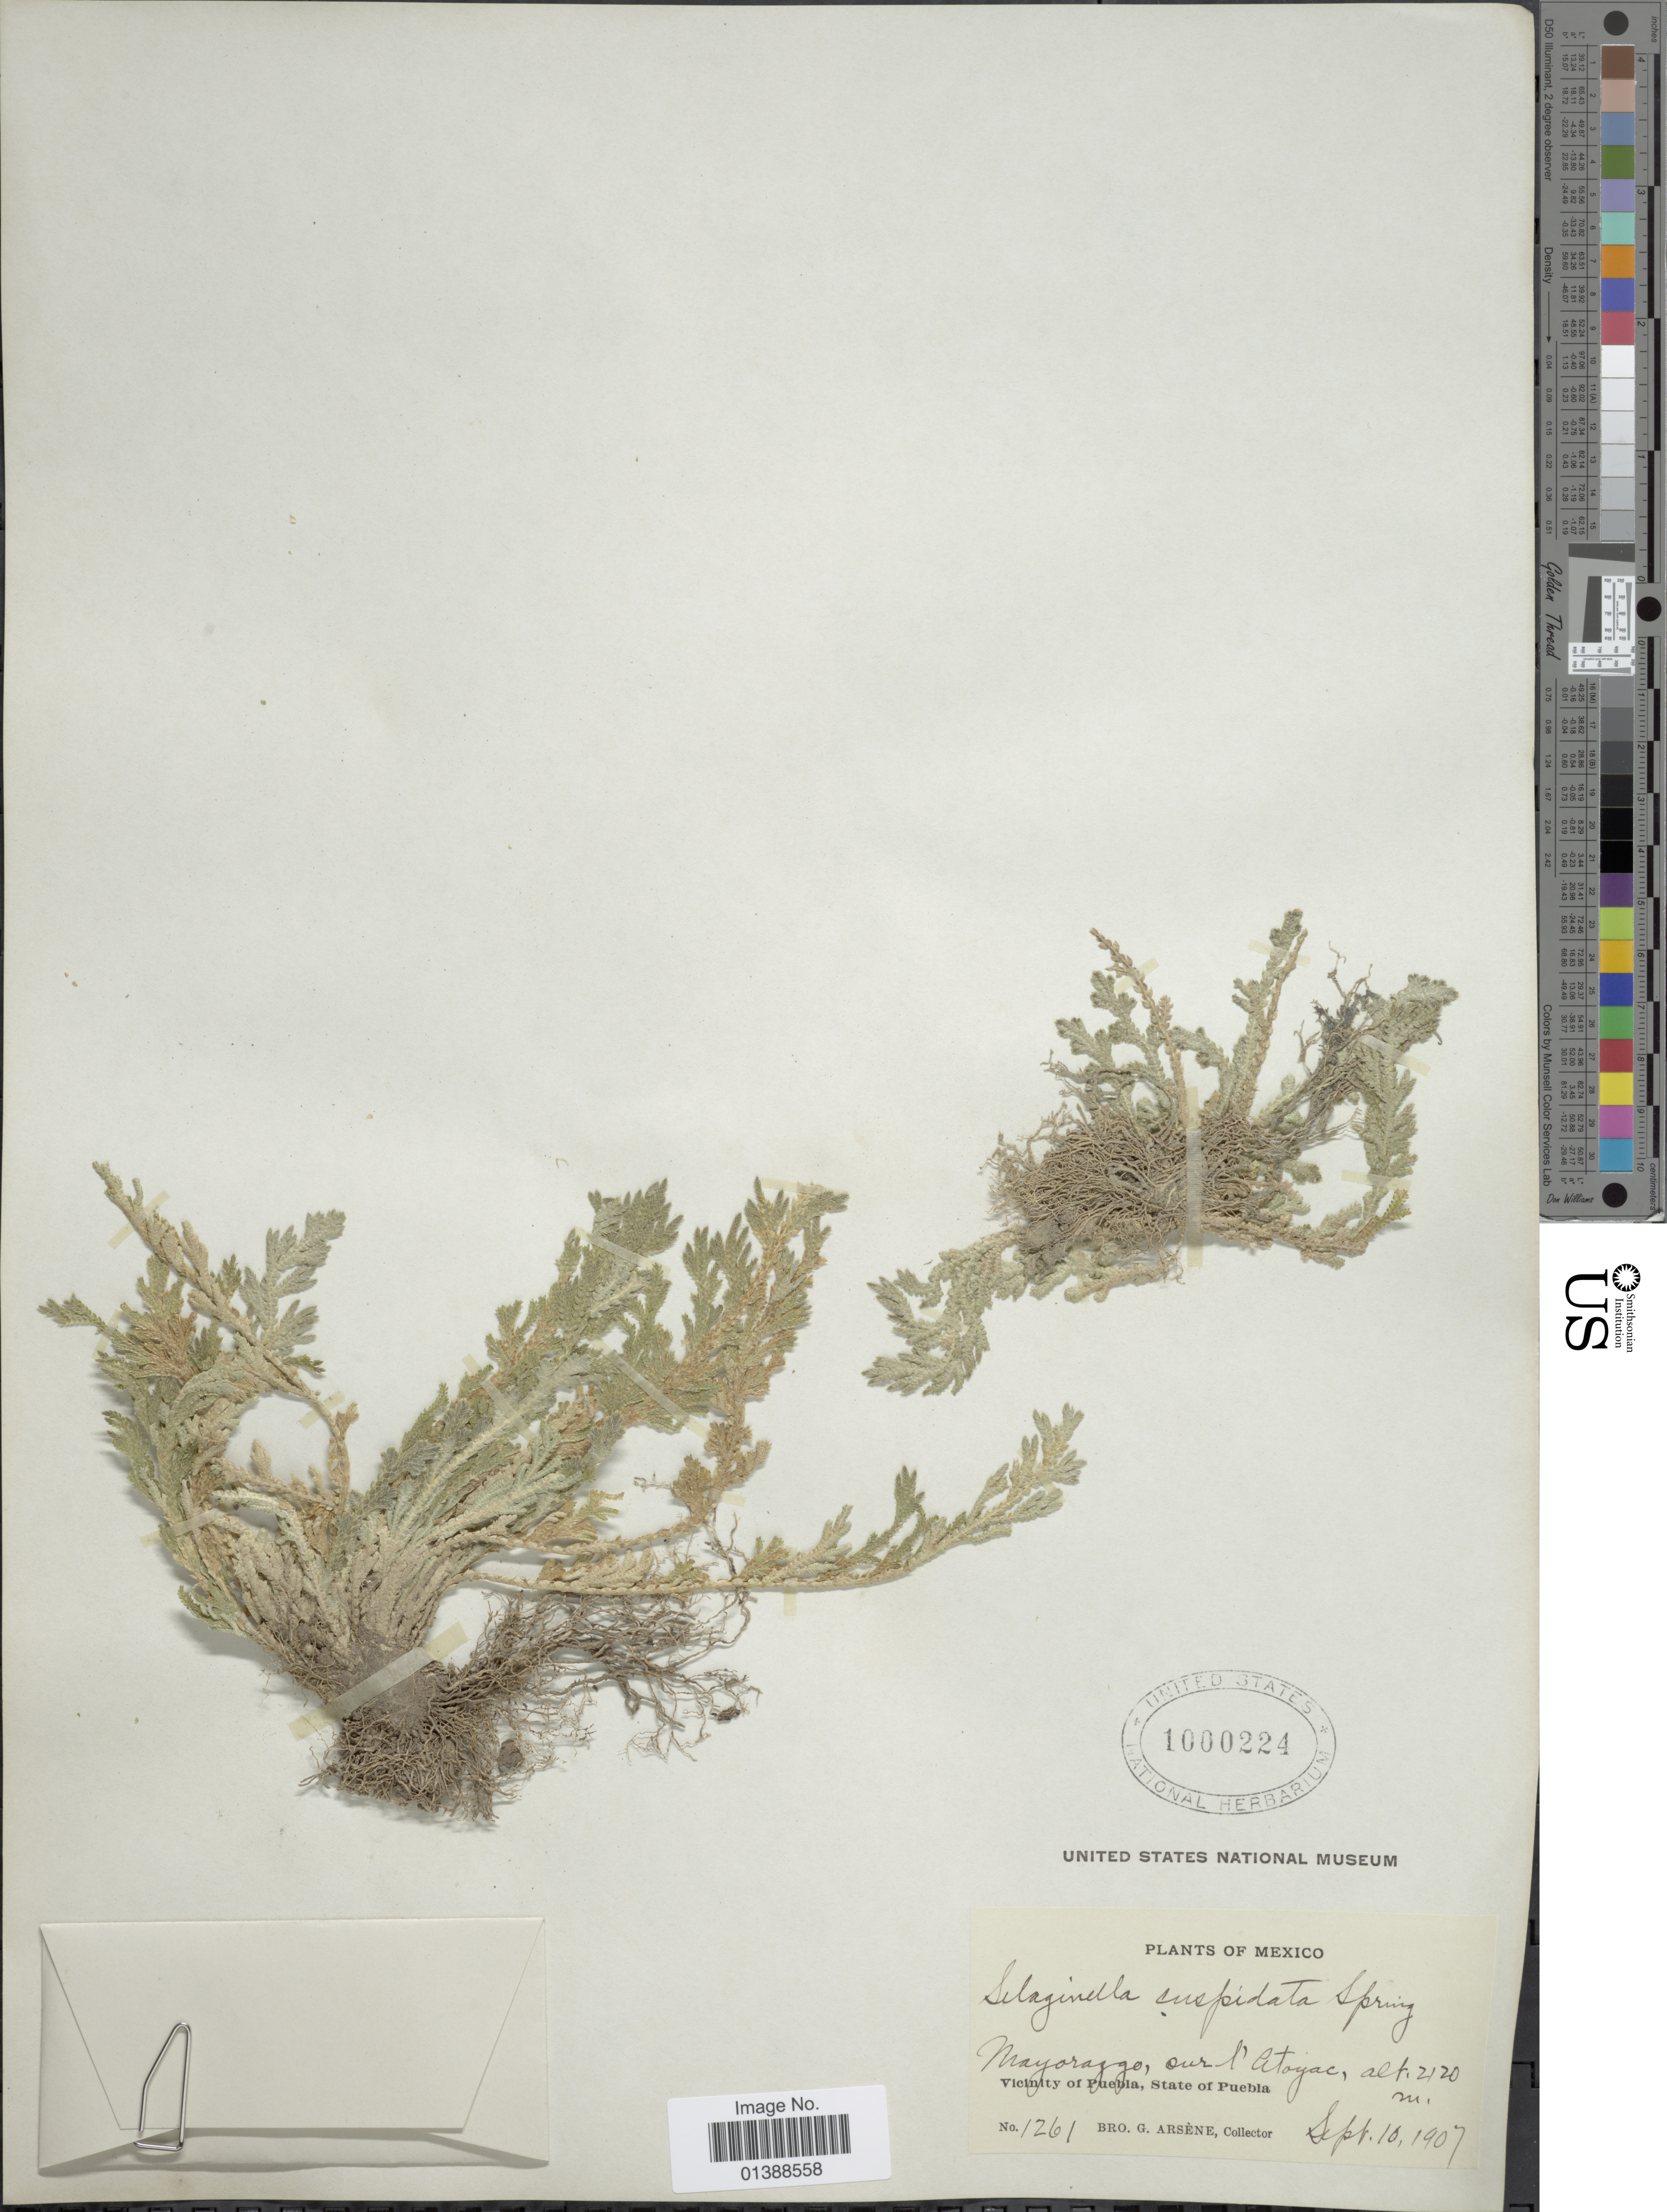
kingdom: Plantae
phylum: Tracheophyta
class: Lycopodiopsida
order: Selaginellales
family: Selaginellaceae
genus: Selaginella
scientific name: Selaginella pallescens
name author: (C. Presl) Spring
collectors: Bro. G. Arsène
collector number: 1261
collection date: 1907-09-10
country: Mexico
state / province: Puebla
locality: Mayorazzo, sur l'Atoyac, Vicinity of Puebla, State of Puebla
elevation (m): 2120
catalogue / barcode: US 1000224